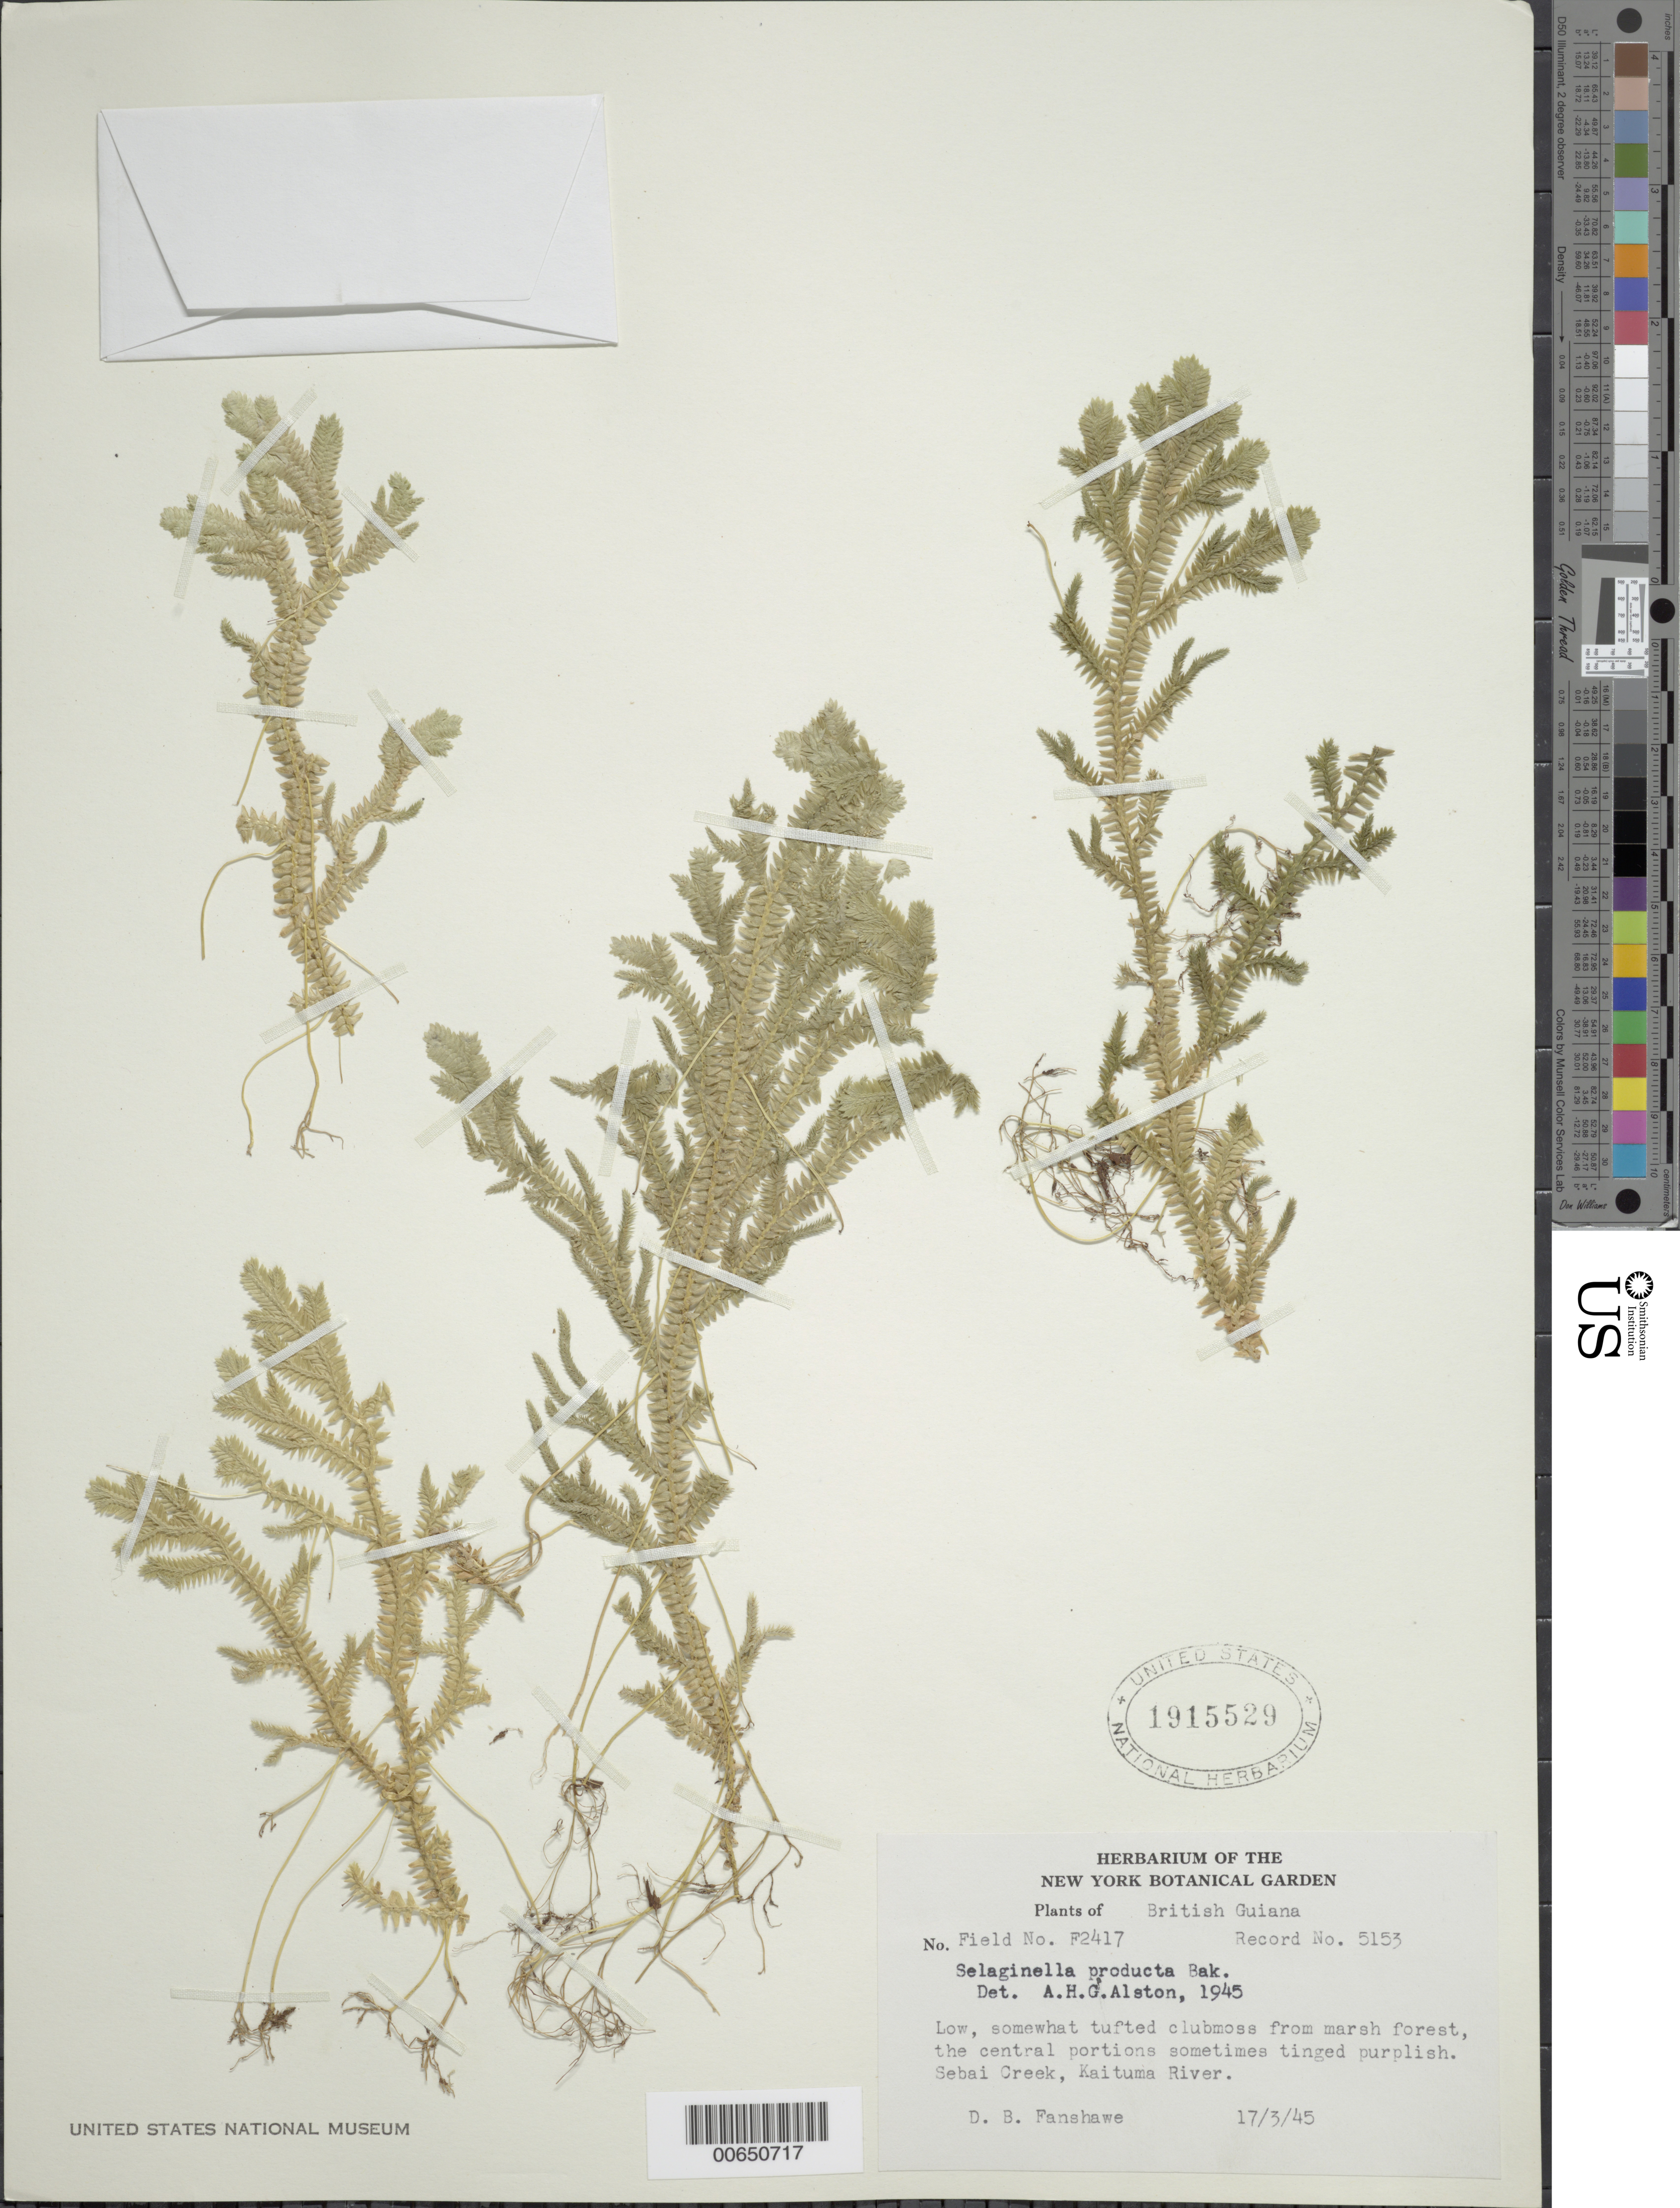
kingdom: Plantae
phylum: Tracheophyta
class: Lycopodiopsida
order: Selaginellales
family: Selaginellaceae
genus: Selaginella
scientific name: Selaginella producta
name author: Baker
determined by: Alston, A. H. G.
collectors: D. B. Fanshawe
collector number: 2417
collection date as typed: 17-Mar-45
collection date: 1945-03-17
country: Guyana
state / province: Barima-Waini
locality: Sebai Creek, Kaituma River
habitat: Marsh forest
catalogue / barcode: US 1915529